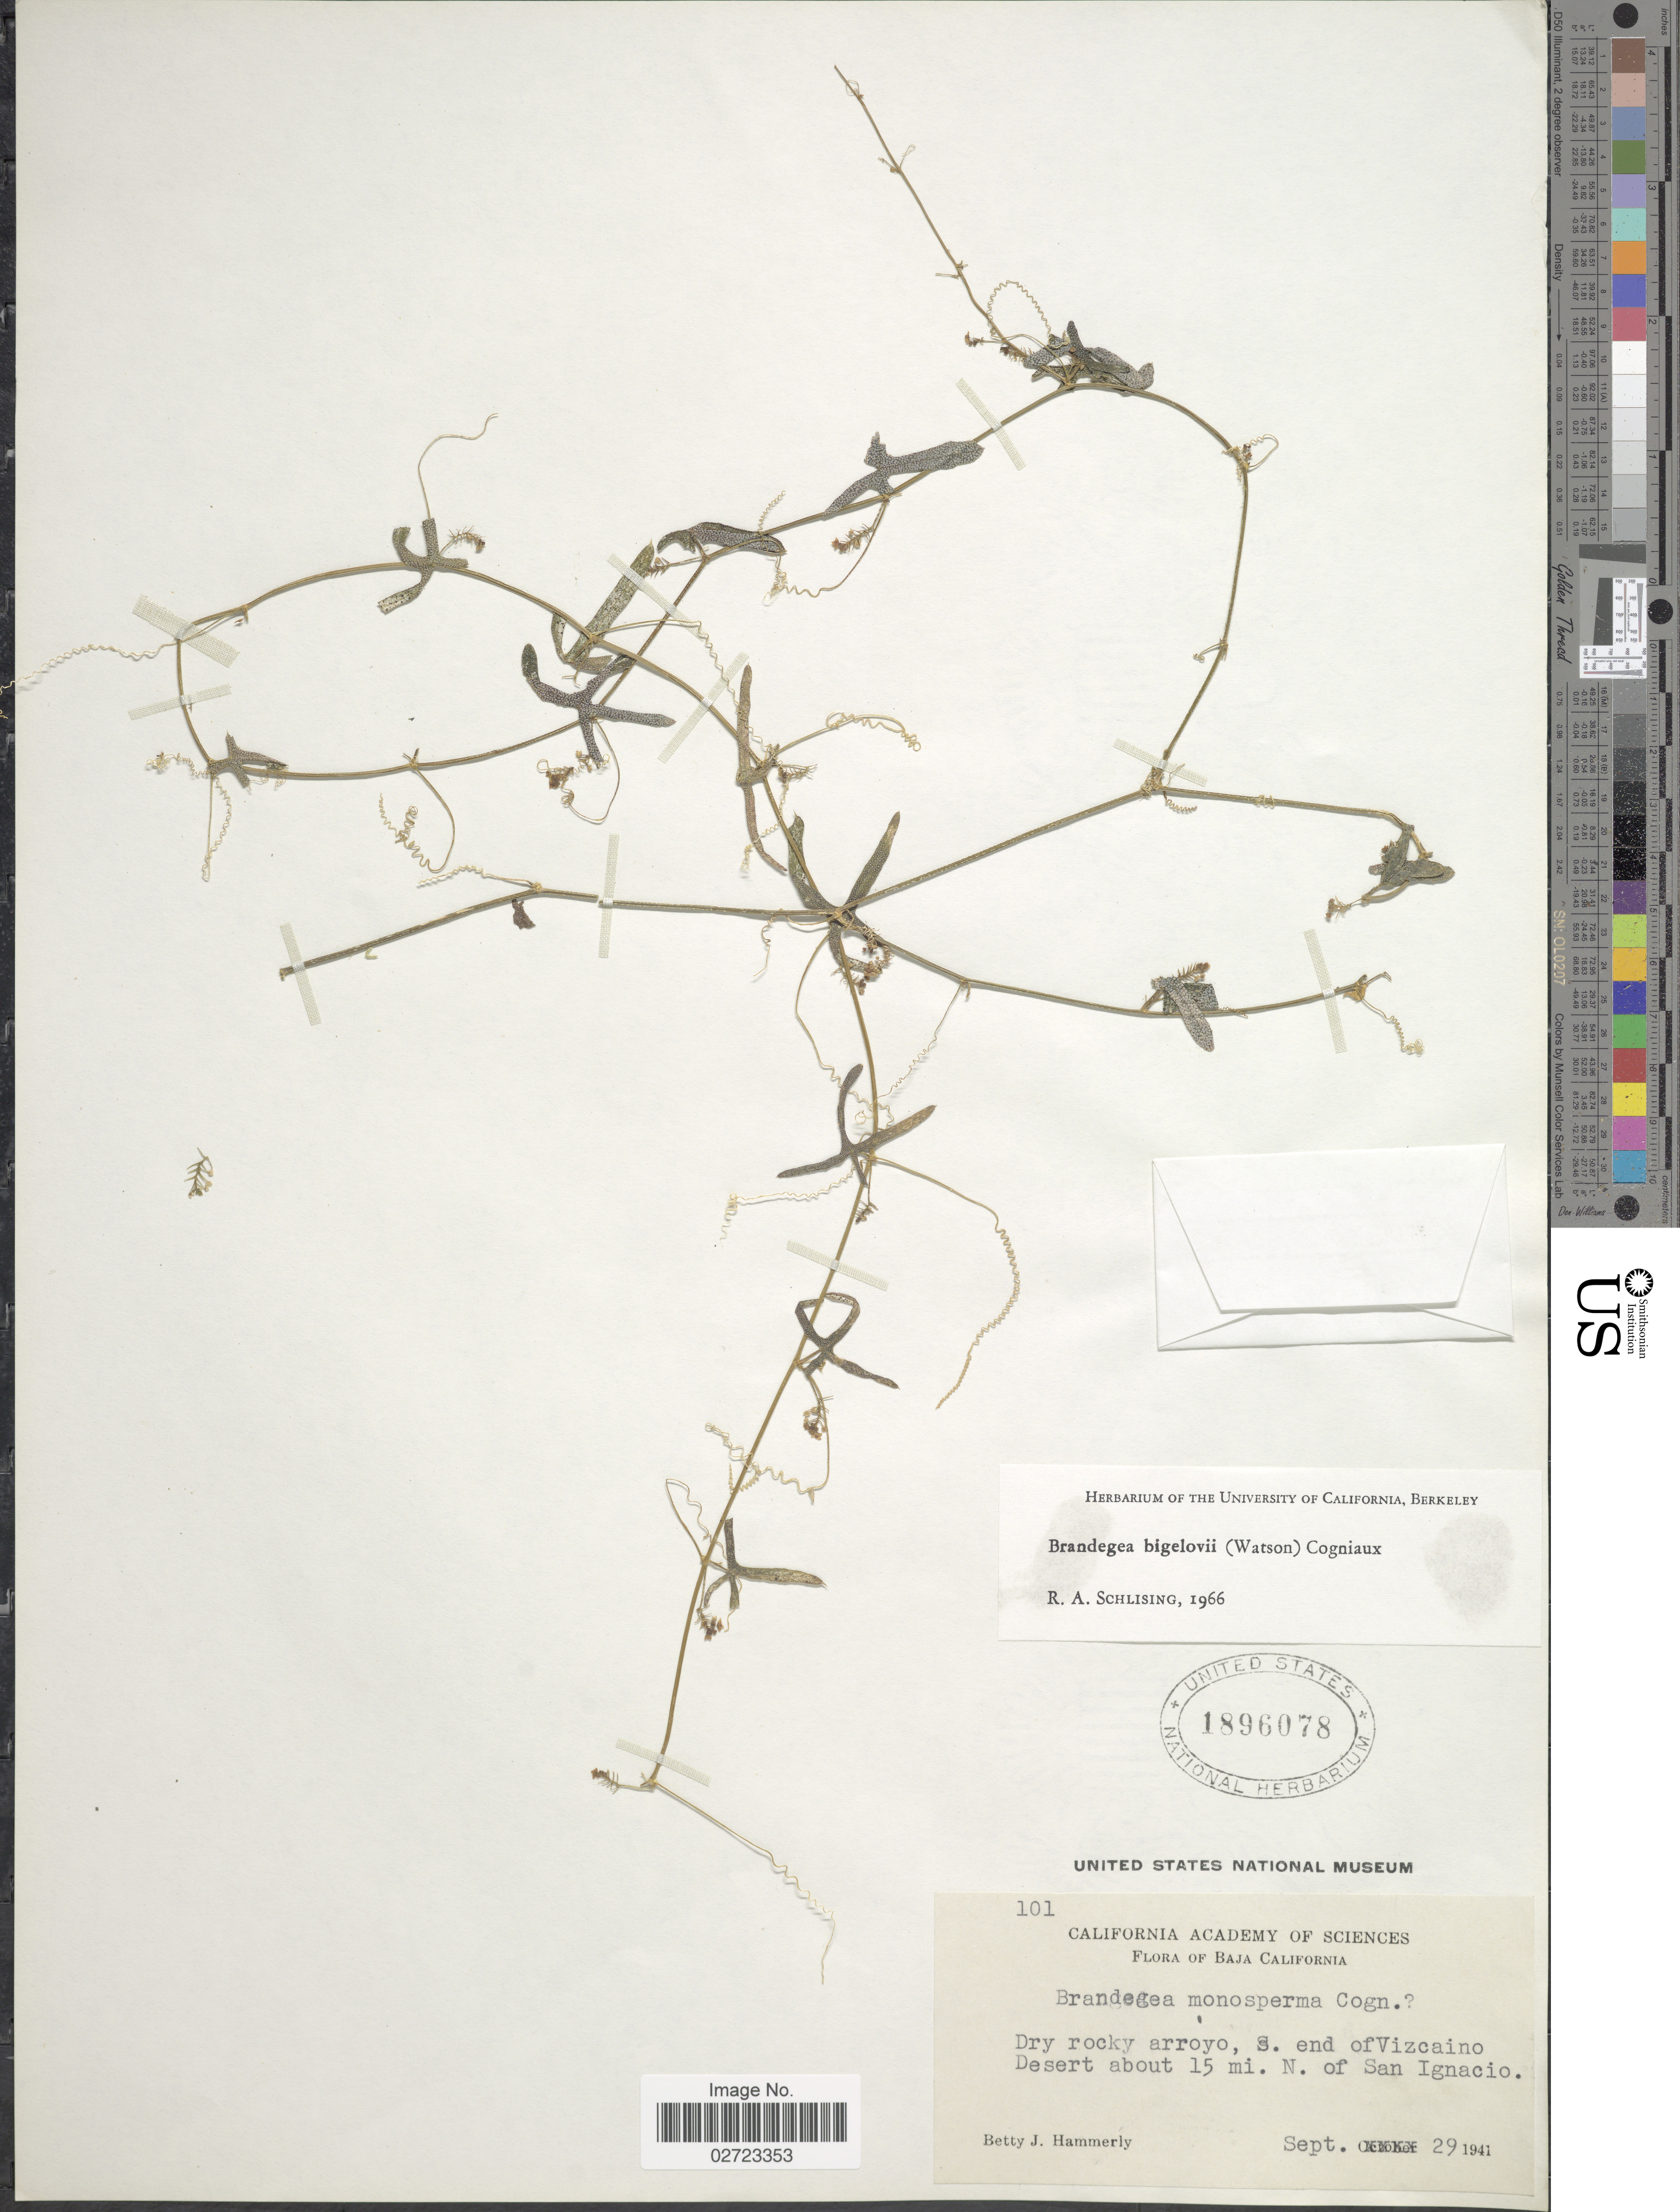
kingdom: Plantae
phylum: Tracheophyta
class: Magnoliopsida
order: Cucurbitales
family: Cucurbitaceae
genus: Brandegea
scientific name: Brandegea bigelovii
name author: (Watson) Cogn.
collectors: B. J. Hammerly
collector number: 101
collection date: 1941-09-29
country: Mexico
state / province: Baja California Sur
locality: Dry rocky arroyo, S. end of Vizcaino Desert about 15 mi. N. of San Ignacio.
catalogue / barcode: US 1896078